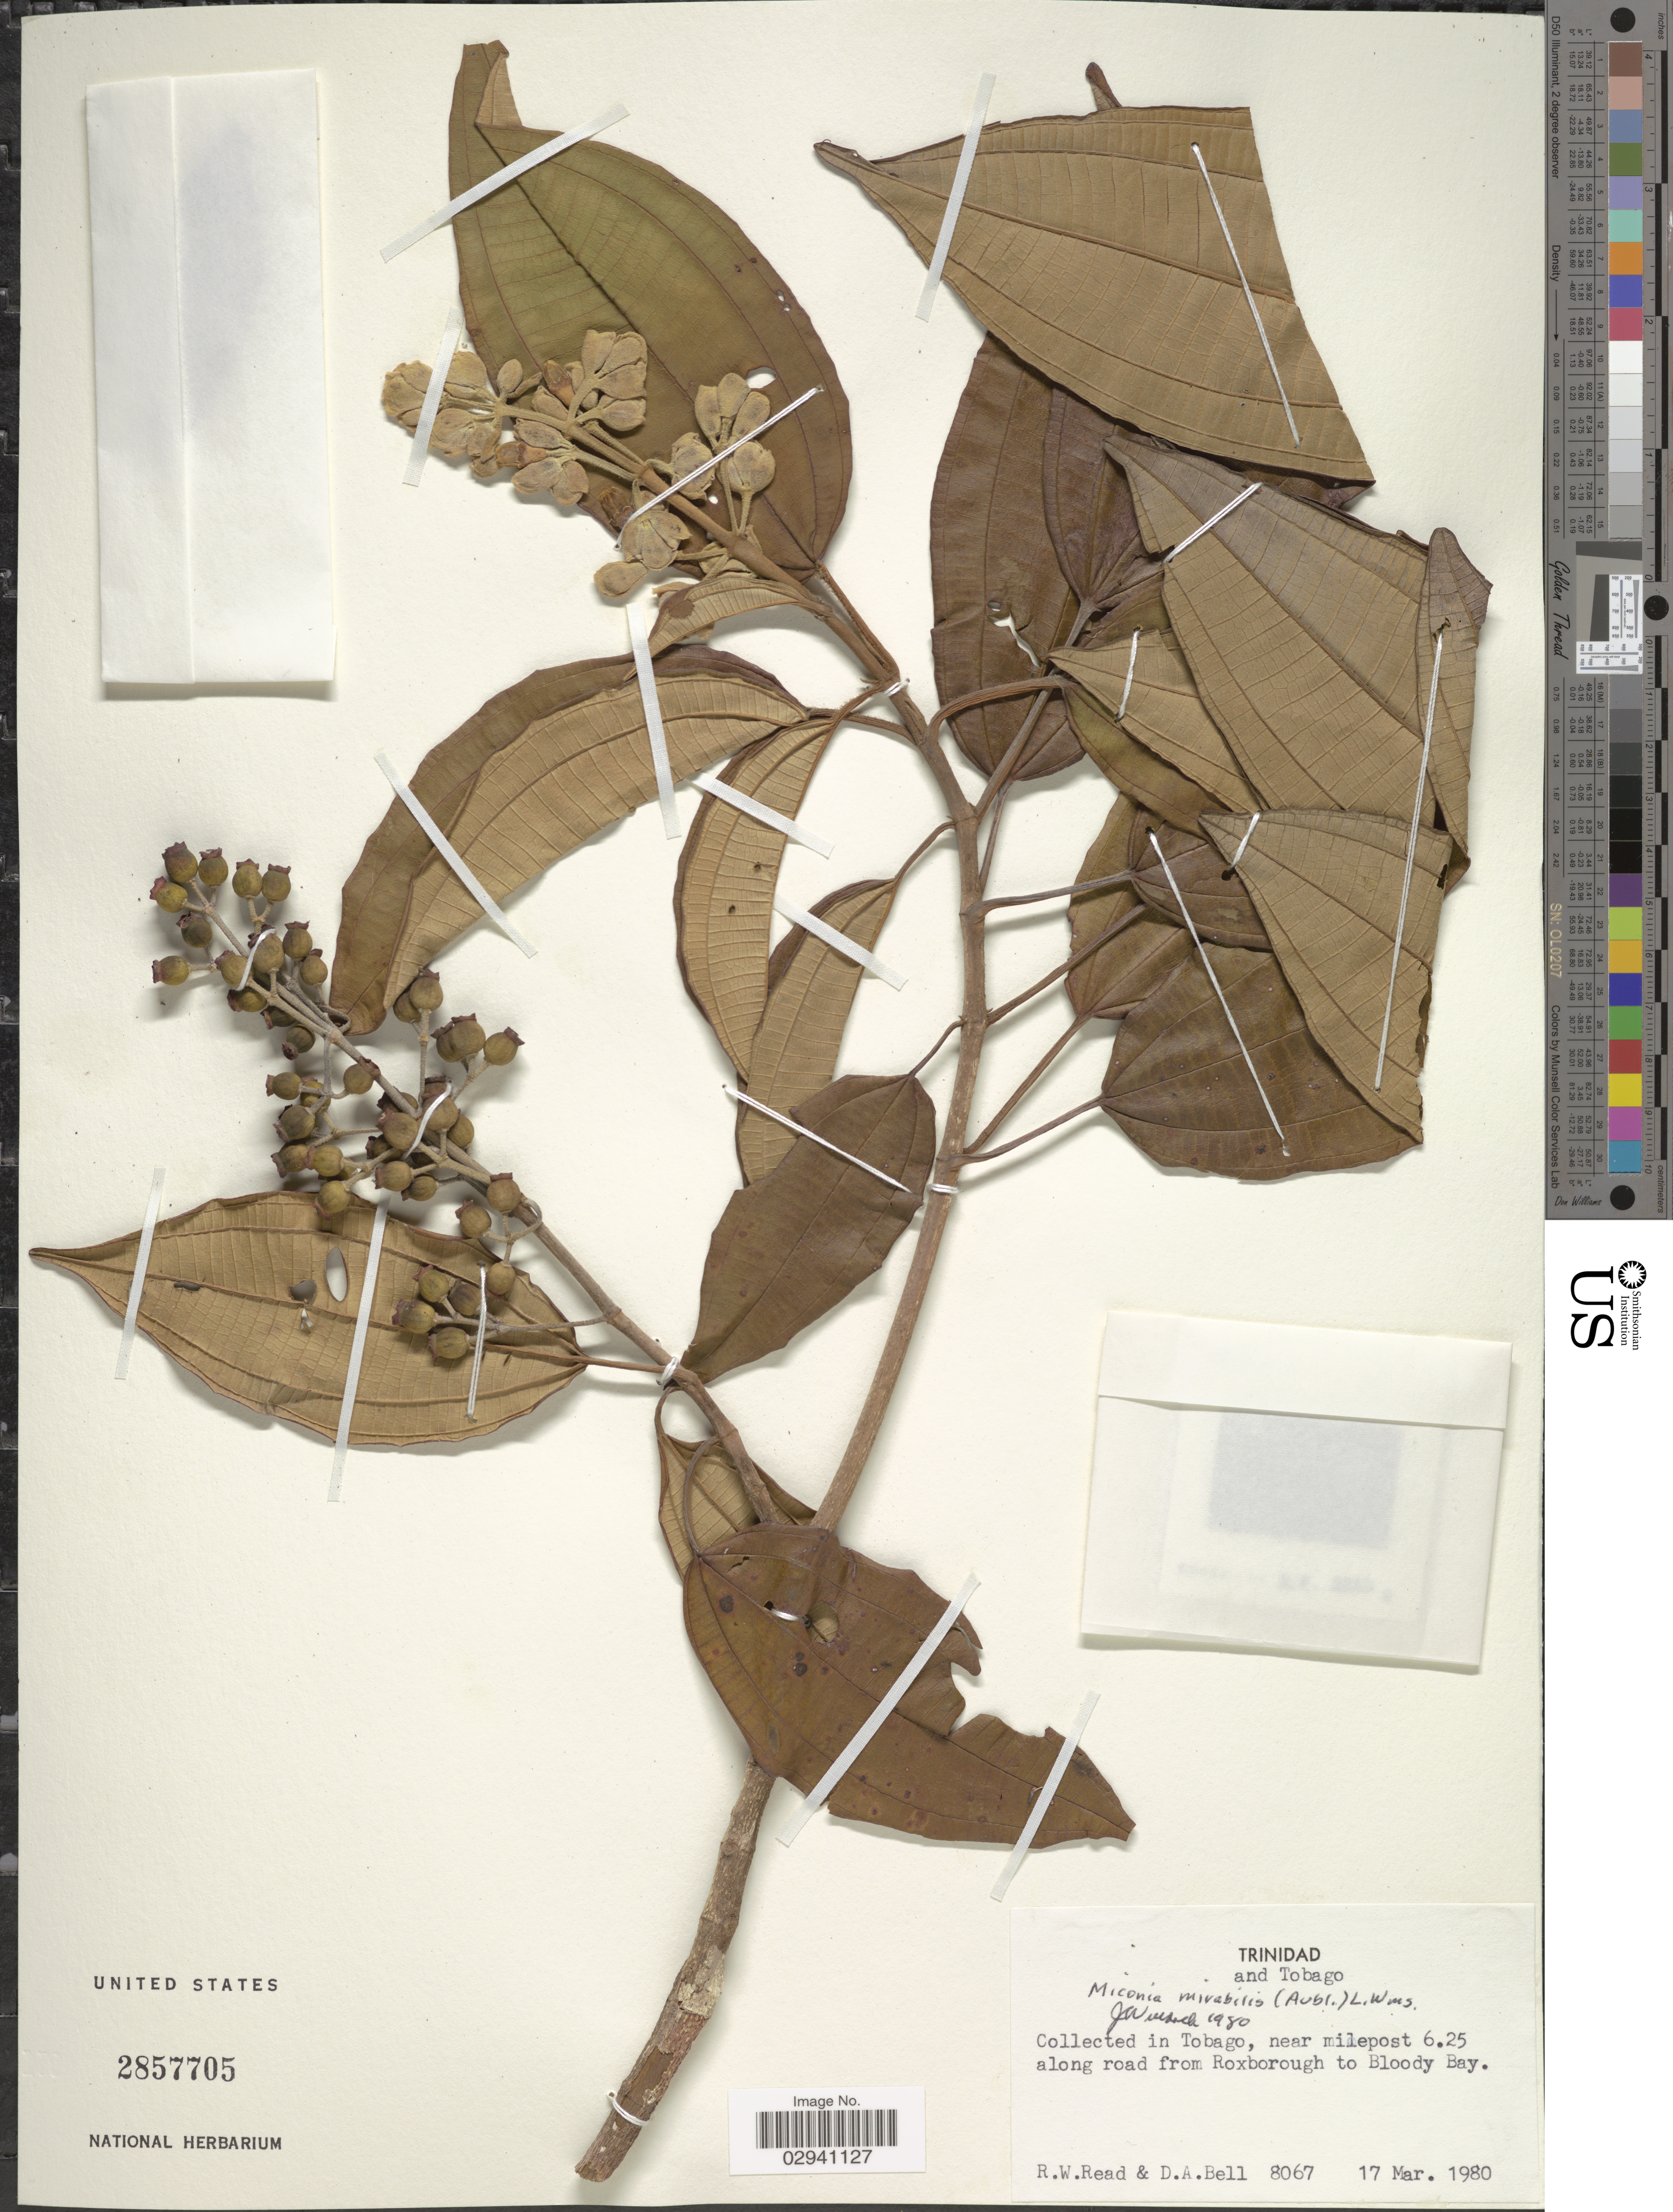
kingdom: Plantae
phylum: Tracheophyta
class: Magnoliopsida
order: Myrtales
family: Melastomataceae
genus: Miconia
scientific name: Miconia mirabilis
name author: (Aubl.) L.O. Williams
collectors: R. W. Read & D. A. Bell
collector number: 8067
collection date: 1980-03-17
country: Trinidad and Tobago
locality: Collected in Tobago, near milepost 6.25 along road from Roxborough to Bloody Bay.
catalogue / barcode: US 2857705